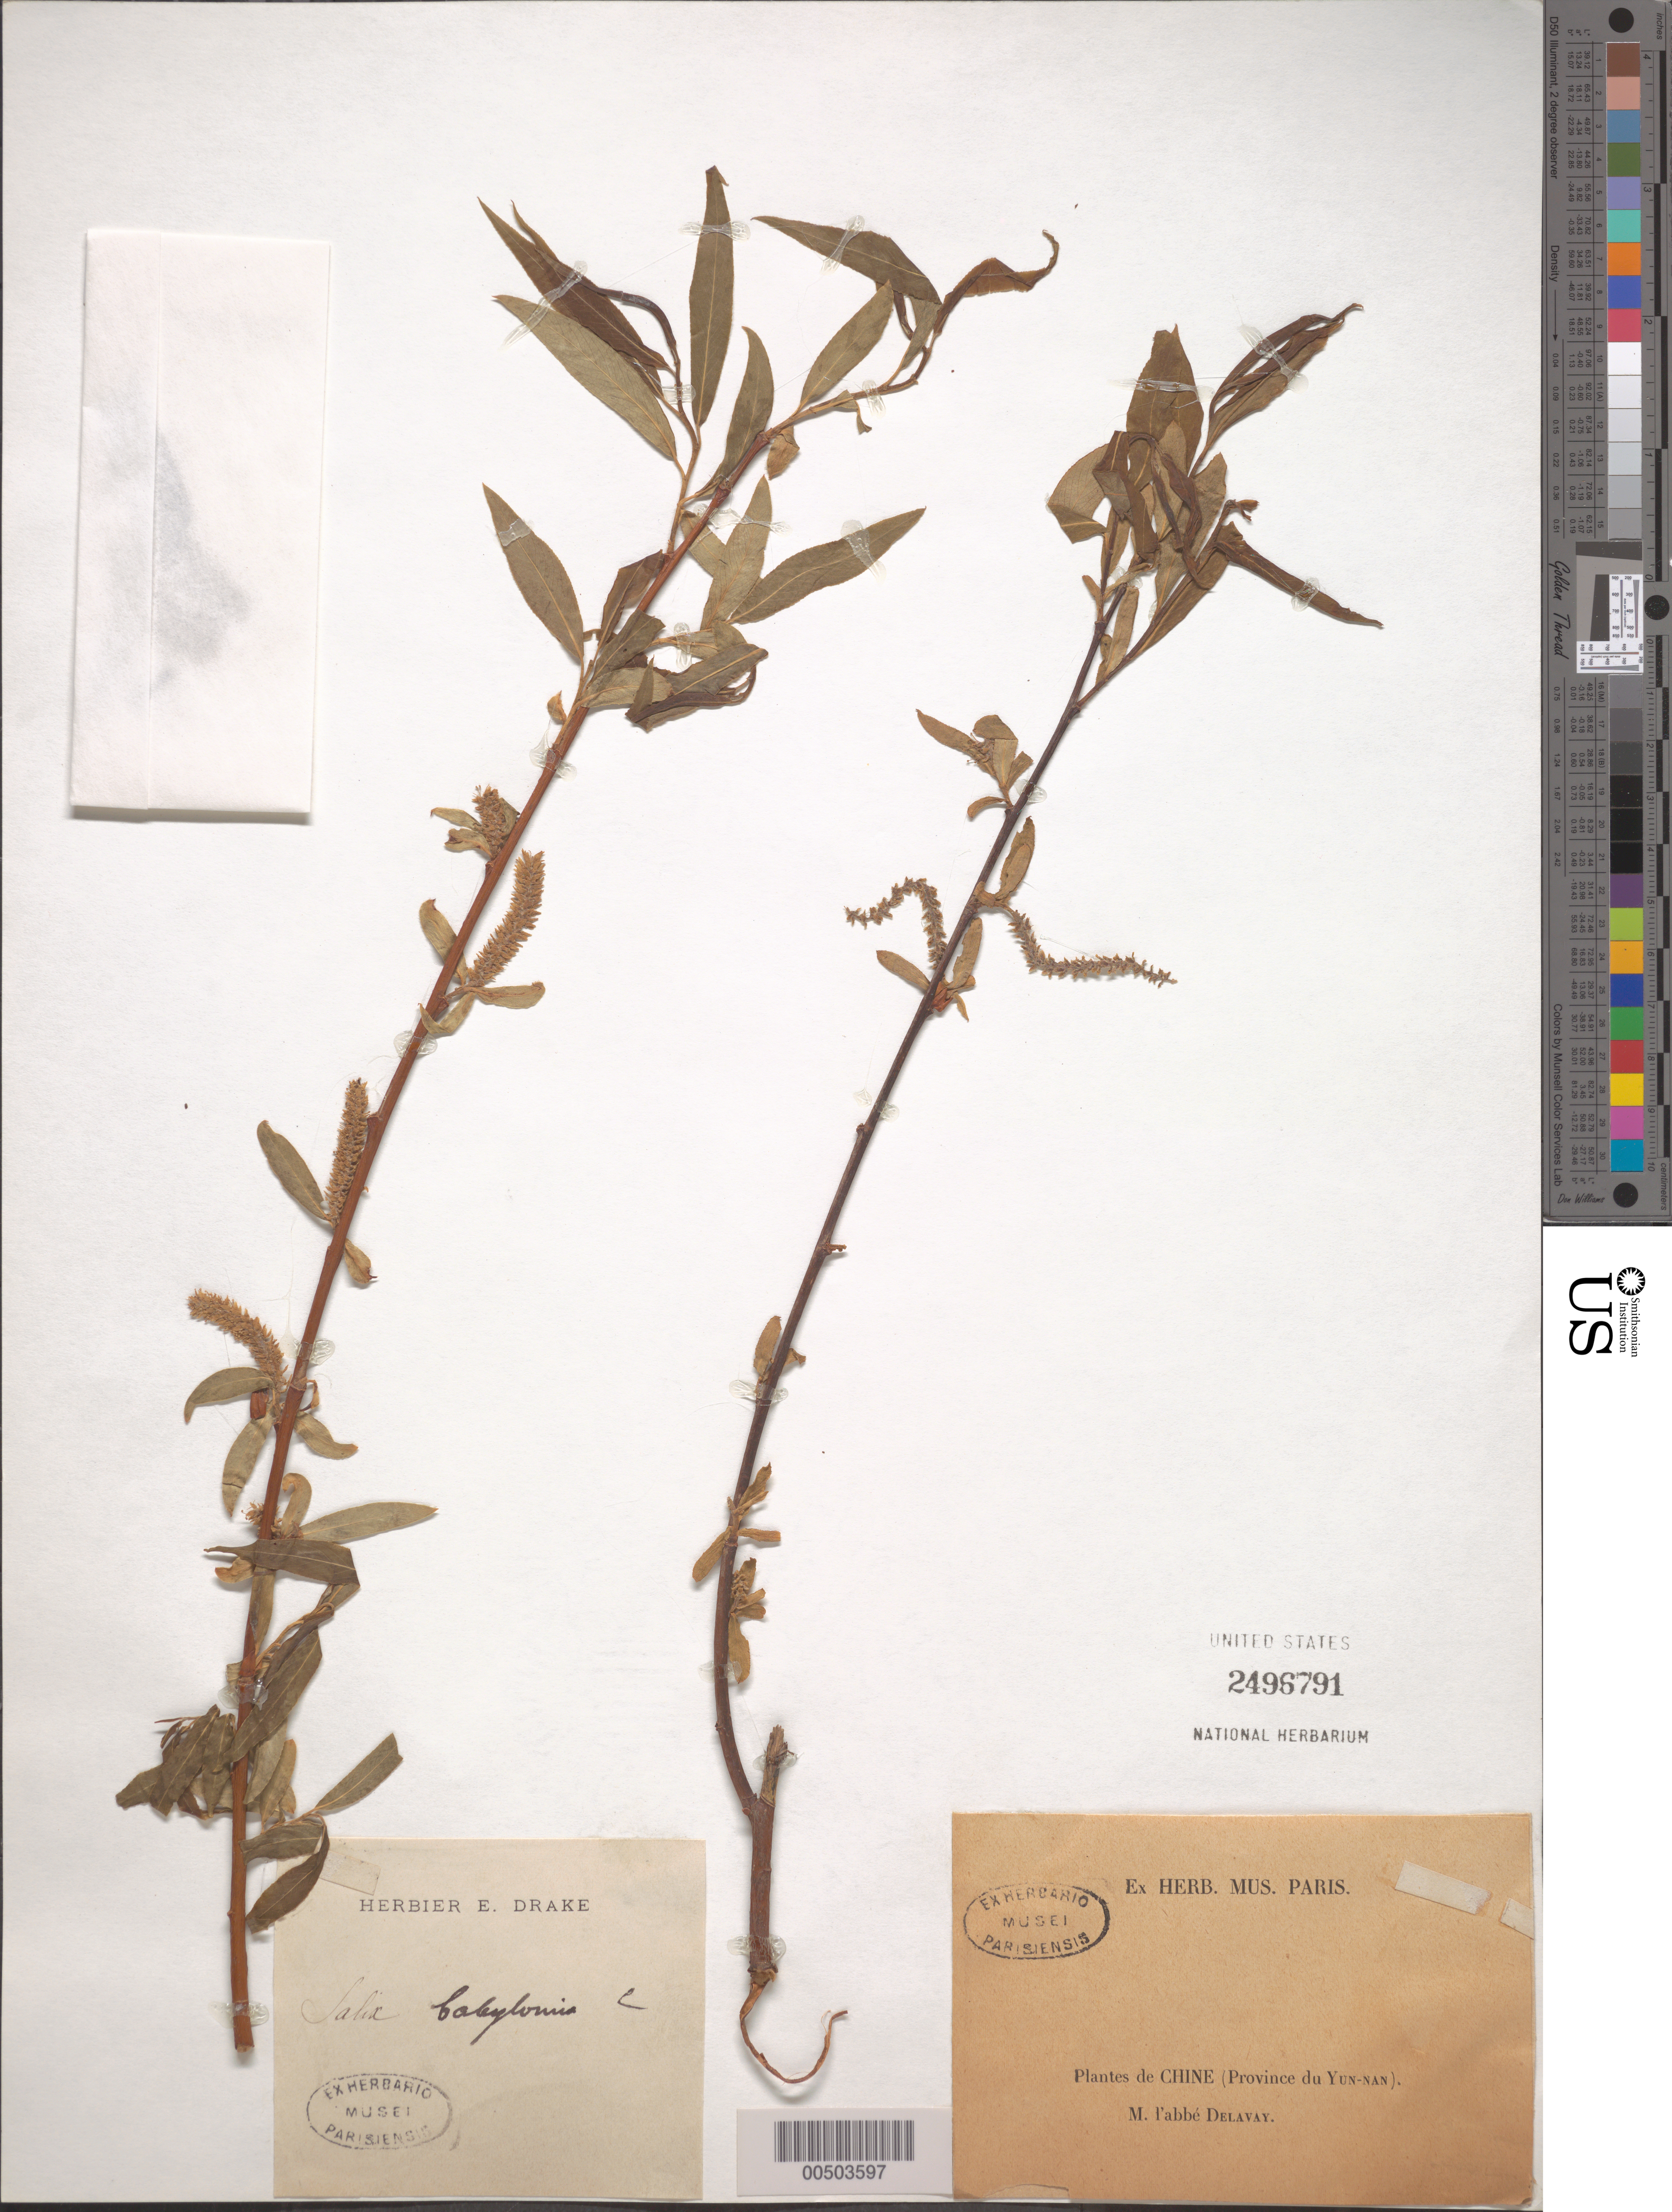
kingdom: Plantae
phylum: Tracheophyta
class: Magnoliopsida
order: Malpighiales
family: Salicaceae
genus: Salix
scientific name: Salix babylonica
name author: L.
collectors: P. Delavay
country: China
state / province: Yunnan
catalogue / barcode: US 2496791